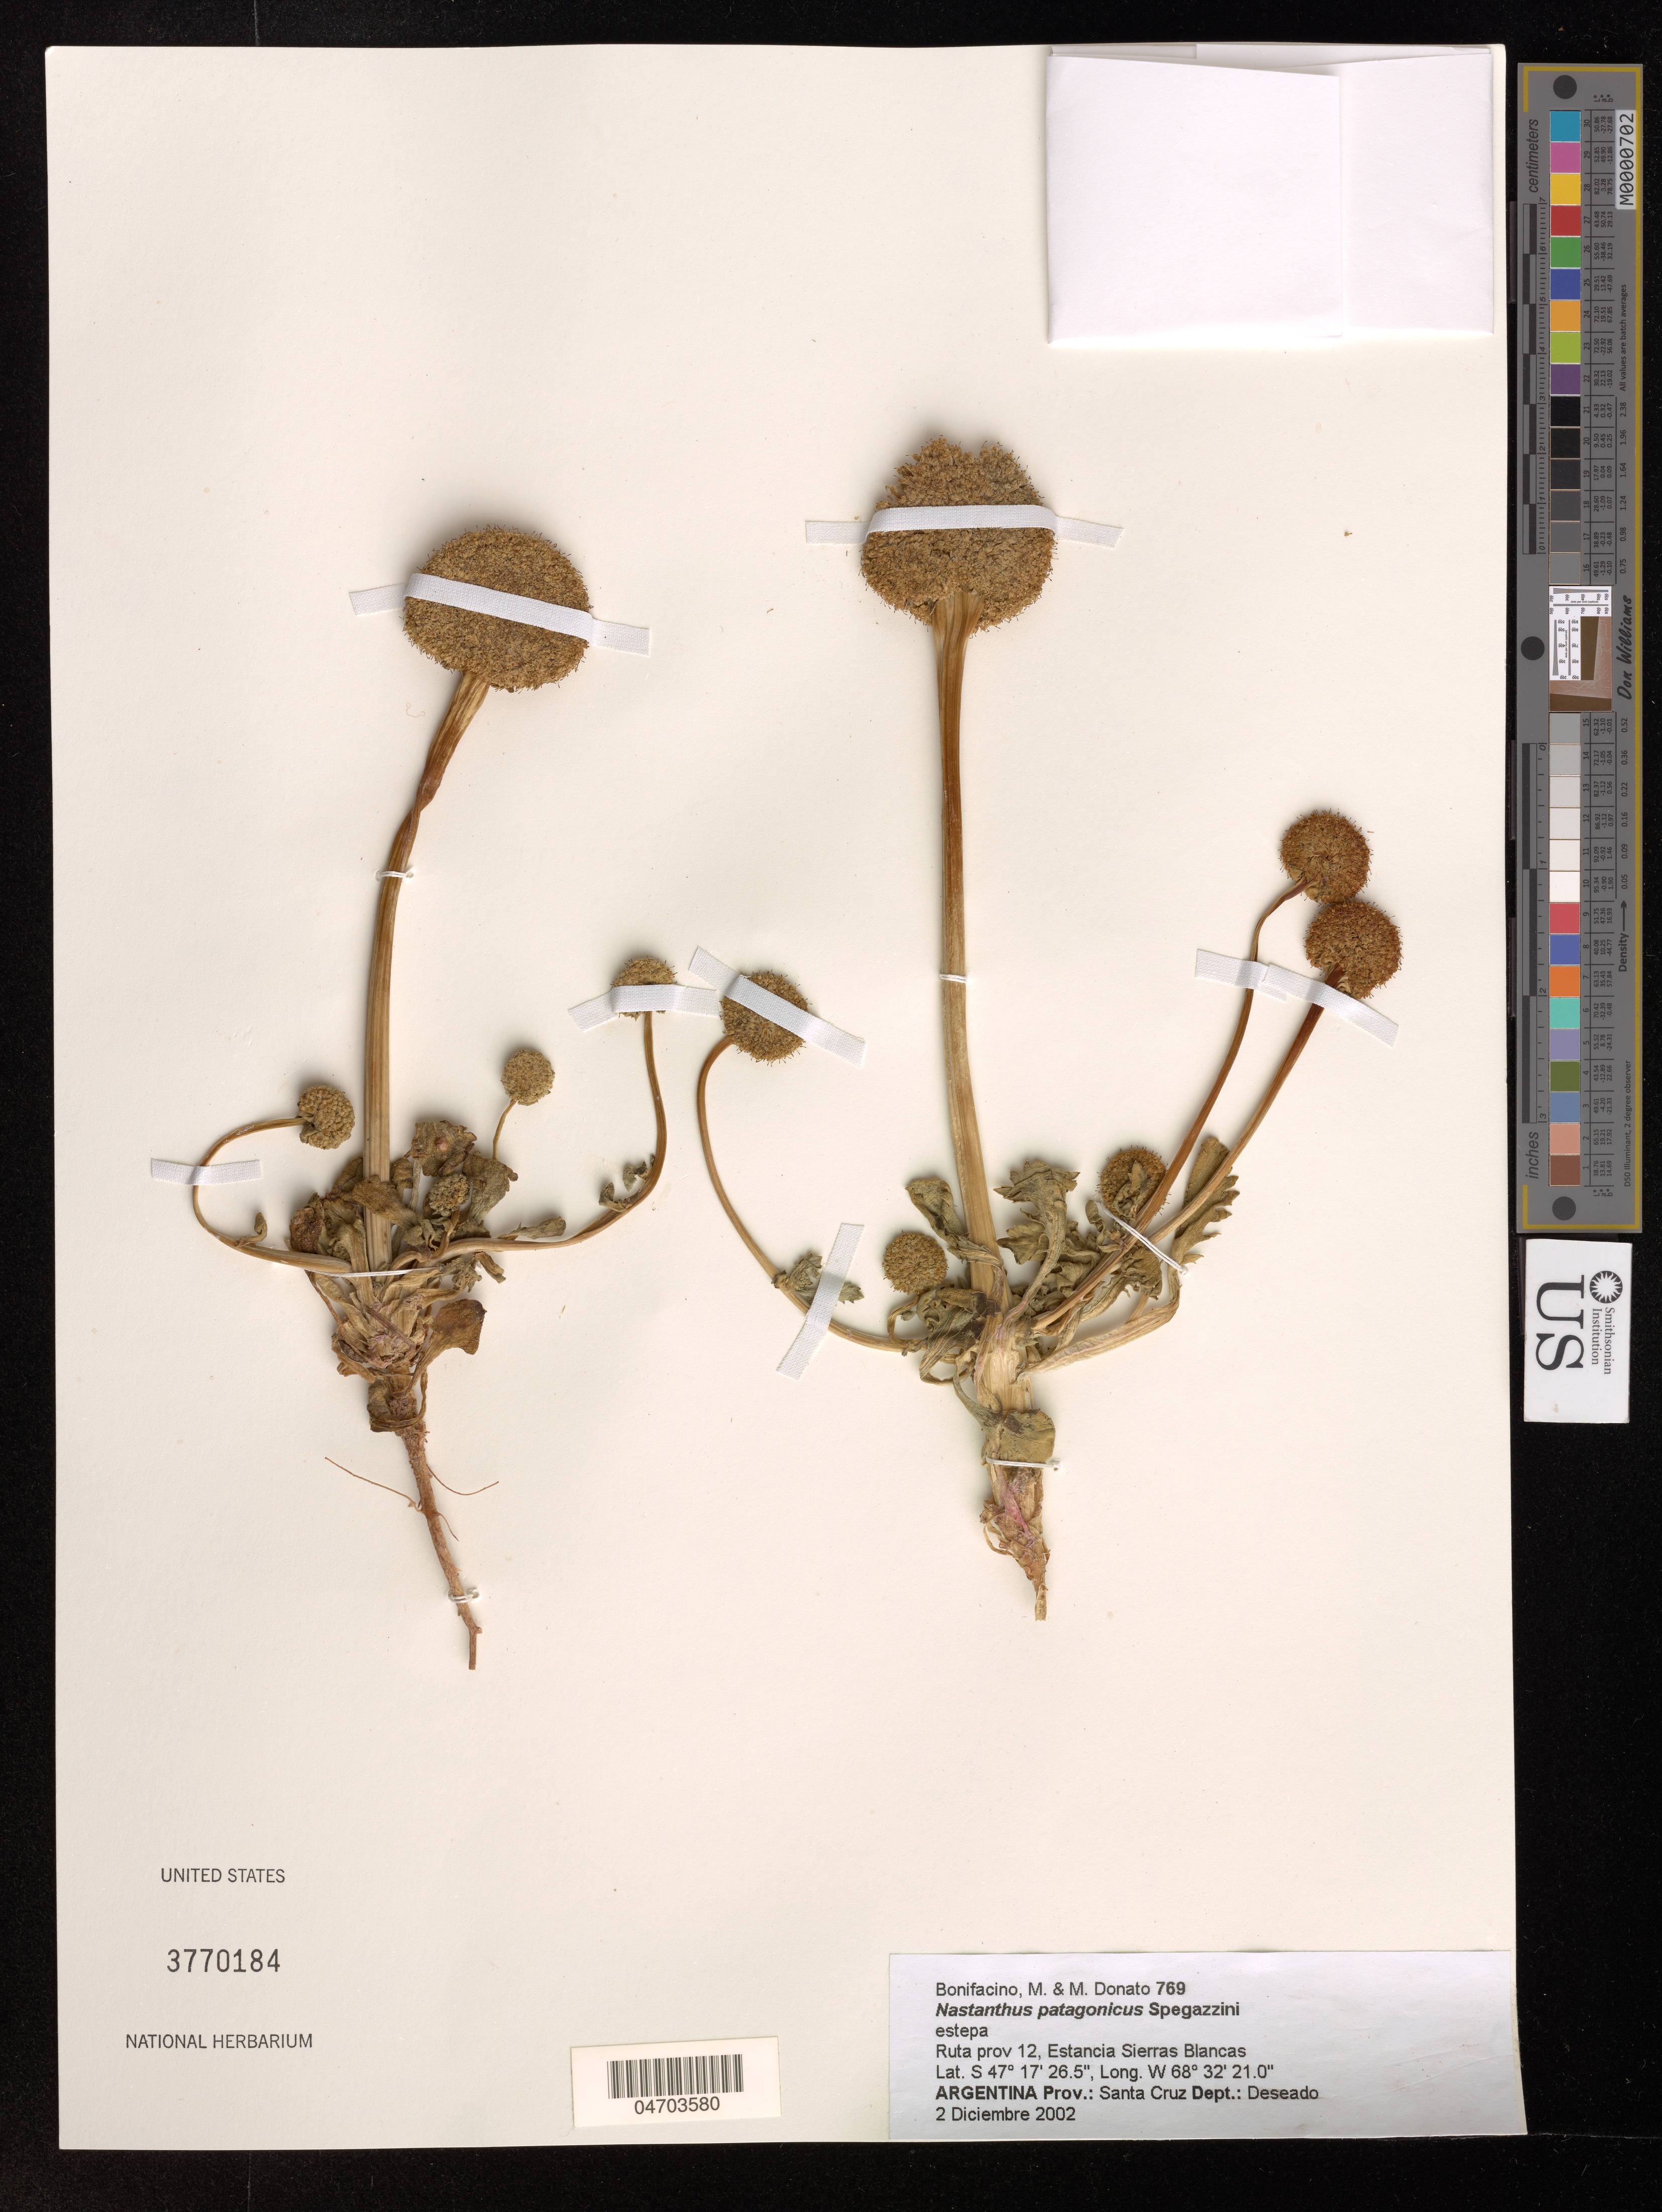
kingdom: Plantae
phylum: Tracheophyta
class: Magnoliopsida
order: Asterales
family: Calyceraceae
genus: Nastanthus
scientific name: Nastanthus patagonicus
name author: Speg.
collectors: M. Bonifcacino & M. Donato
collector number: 769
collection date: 2002-12-02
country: Argentina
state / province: Santa Cruz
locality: Ruta prov 12, Estancia Sierras Blancas.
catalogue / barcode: US 3770184